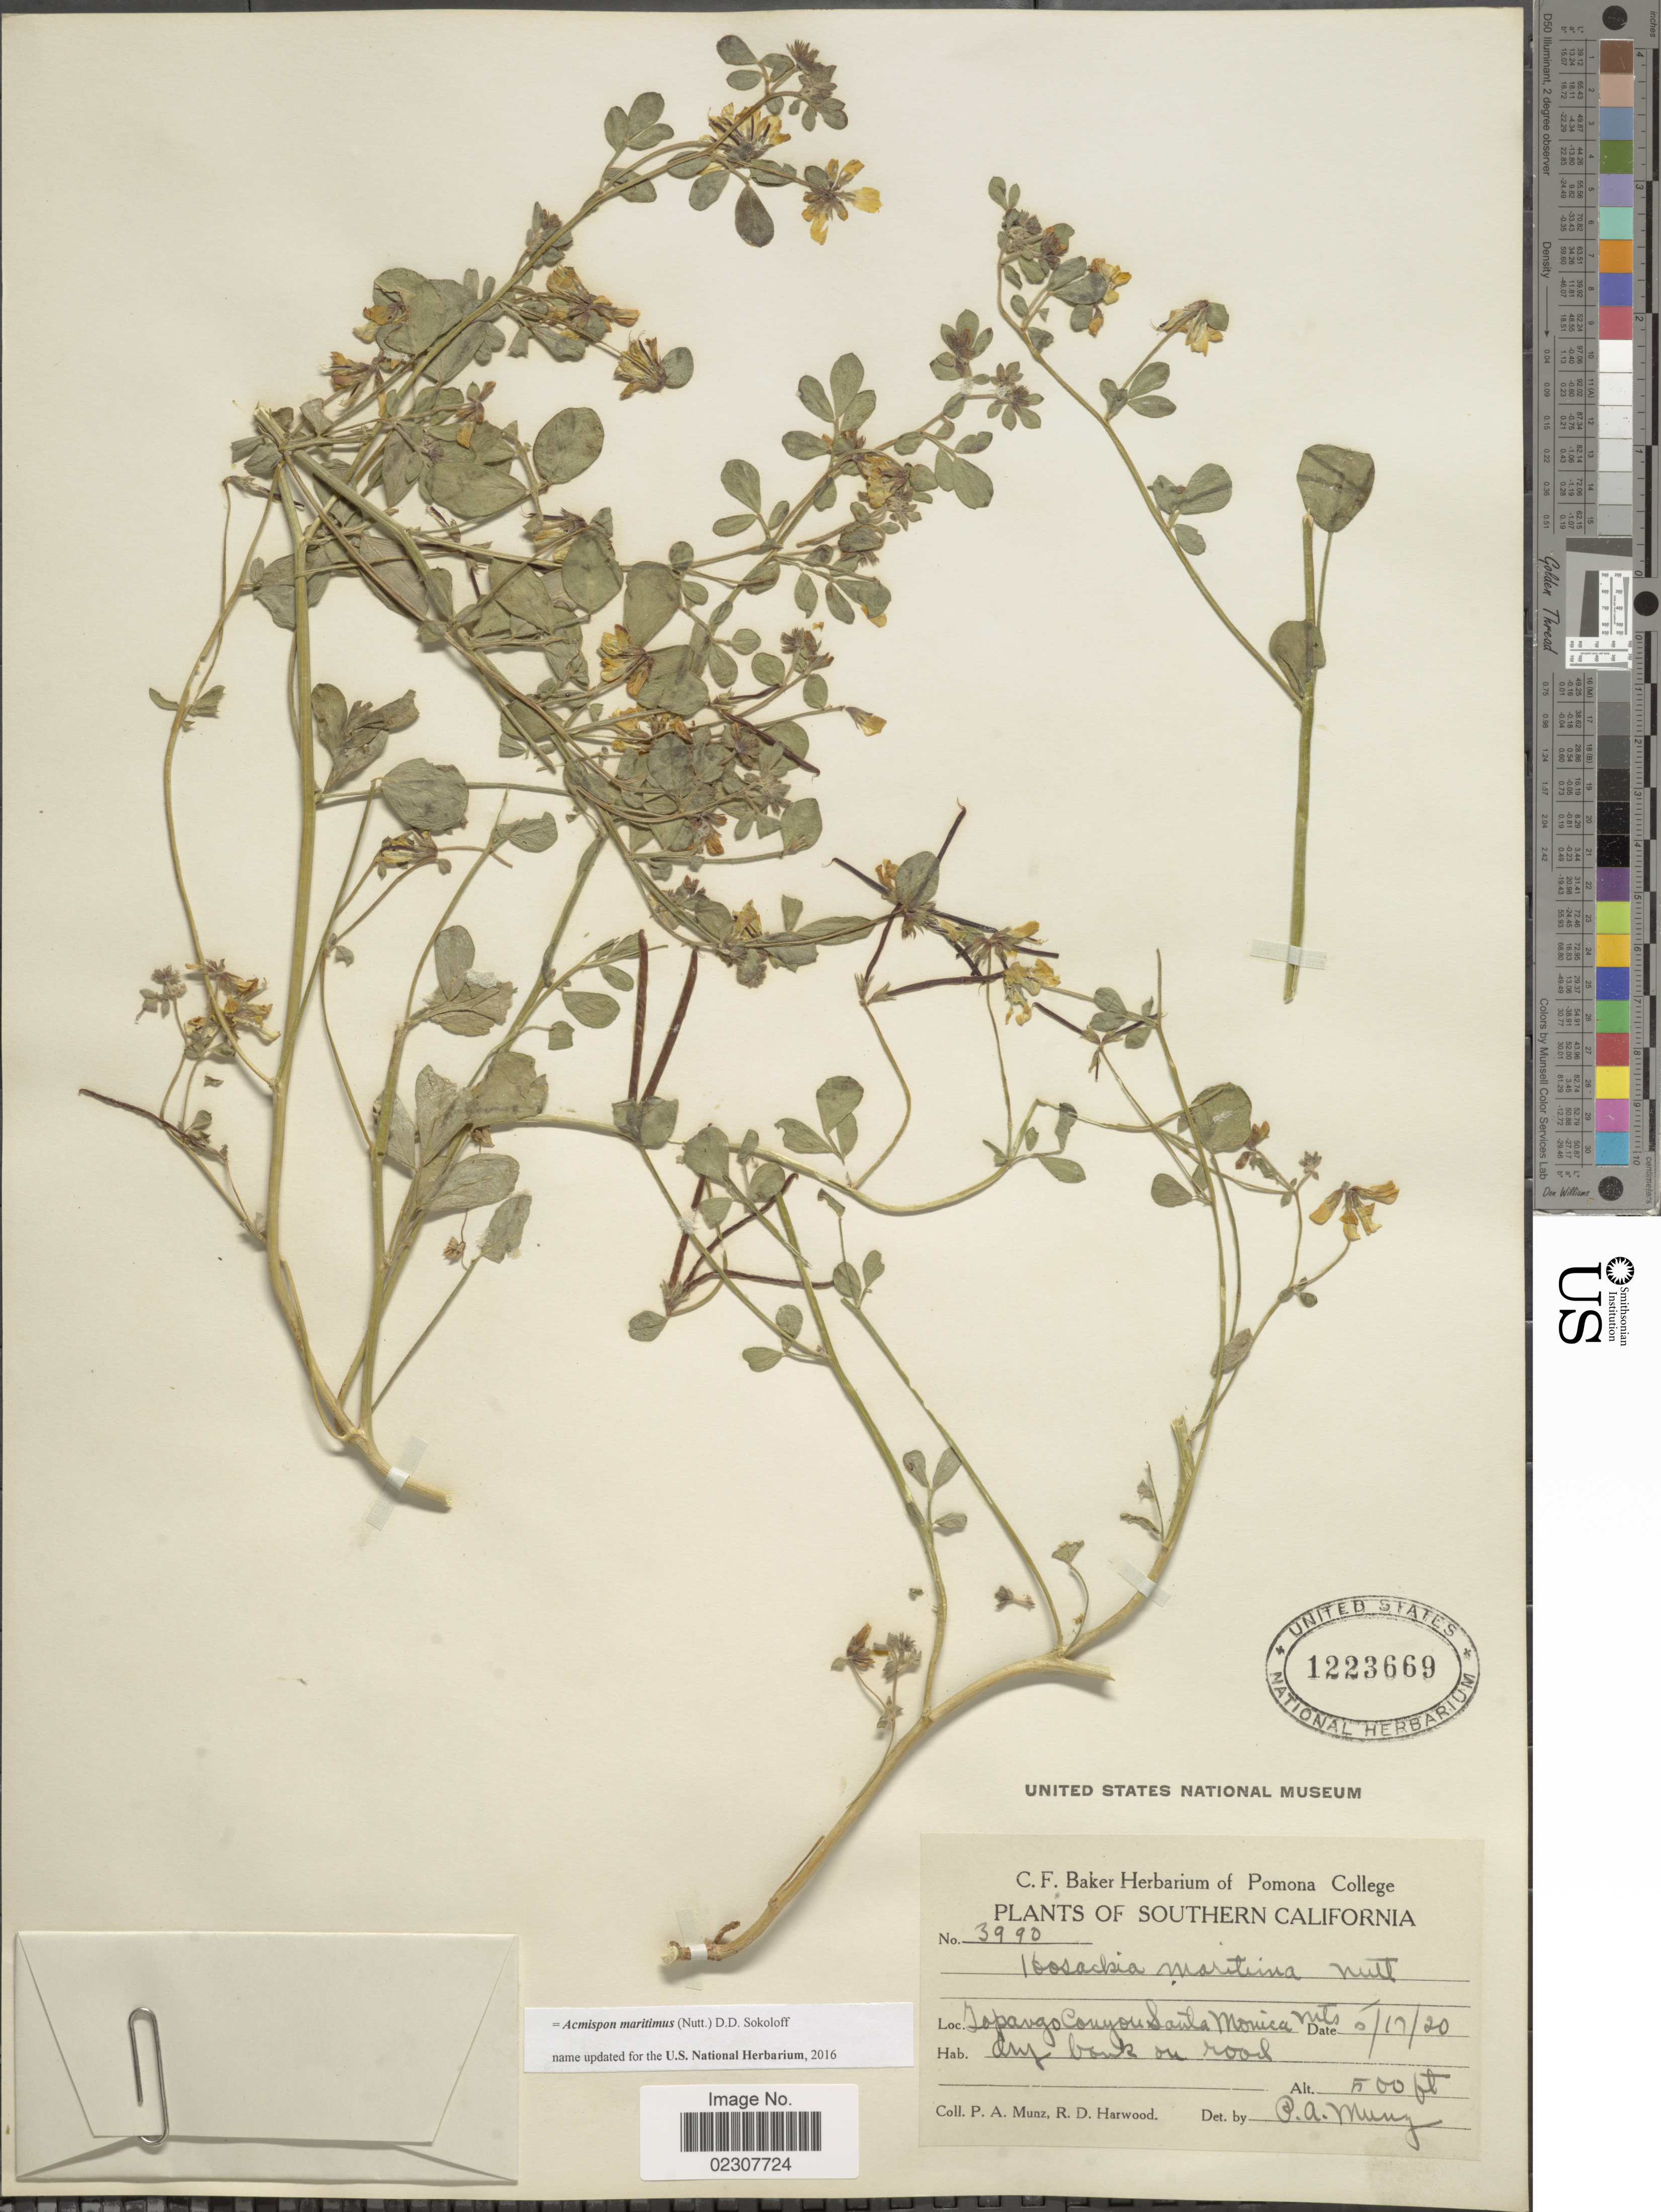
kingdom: Plantae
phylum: Tracheophyta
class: Magnoliopsida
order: Fabales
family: Fabaceae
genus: Acmispon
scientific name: Acmispon maritimus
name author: (Nutt.) D.D. Sokoloff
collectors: P. A. Munz & R. Harwood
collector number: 3990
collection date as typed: Transcribed d/m/y: 17/5/20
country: United States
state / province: California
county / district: Los Angeles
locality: Southern California, Topanga Canyon Santa Monica Mts, dry bank on road.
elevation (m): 152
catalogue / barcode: US 1223669